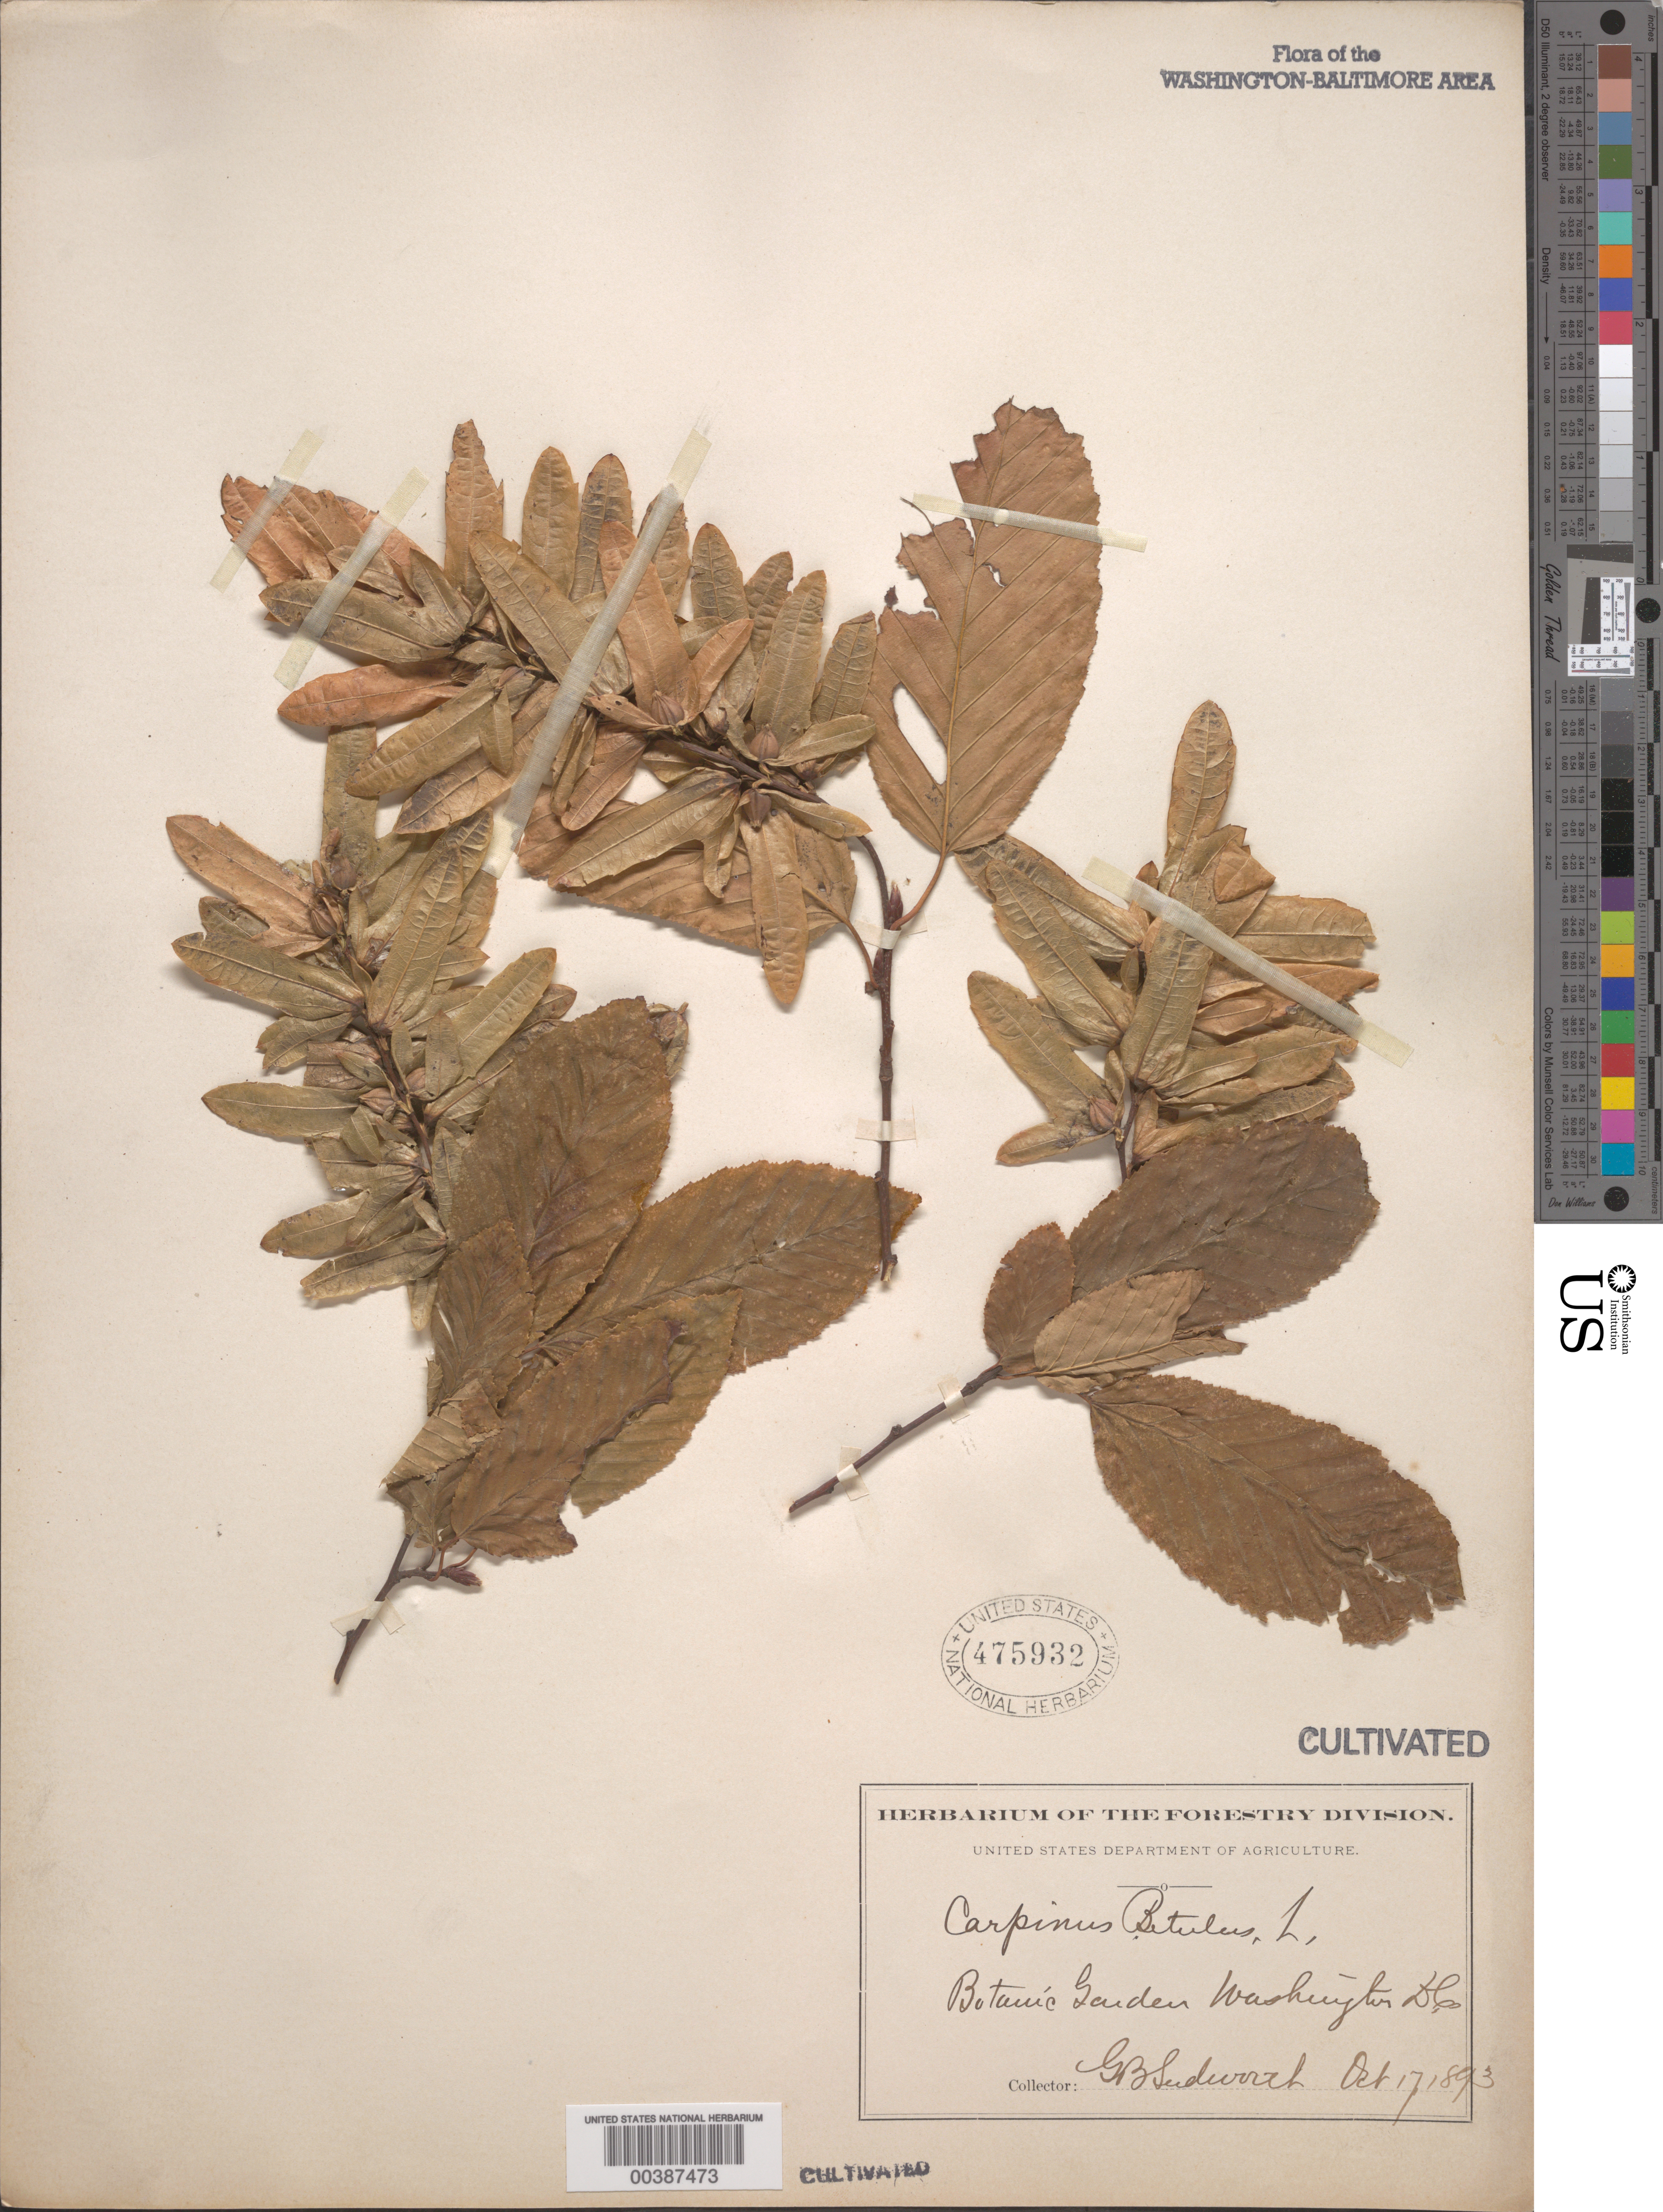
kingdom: Plantae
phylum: Tracheophyta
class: Magnoliopsida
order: Fagales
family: Betulaceae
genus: Carpinus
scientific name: Carpinus betulus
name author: L.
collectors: G. B. Sudworth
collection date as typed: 17 Oct 1893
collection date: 1893-10-17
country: United States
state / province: District of Columbia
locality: Botanical gardens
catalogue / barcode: US 475932